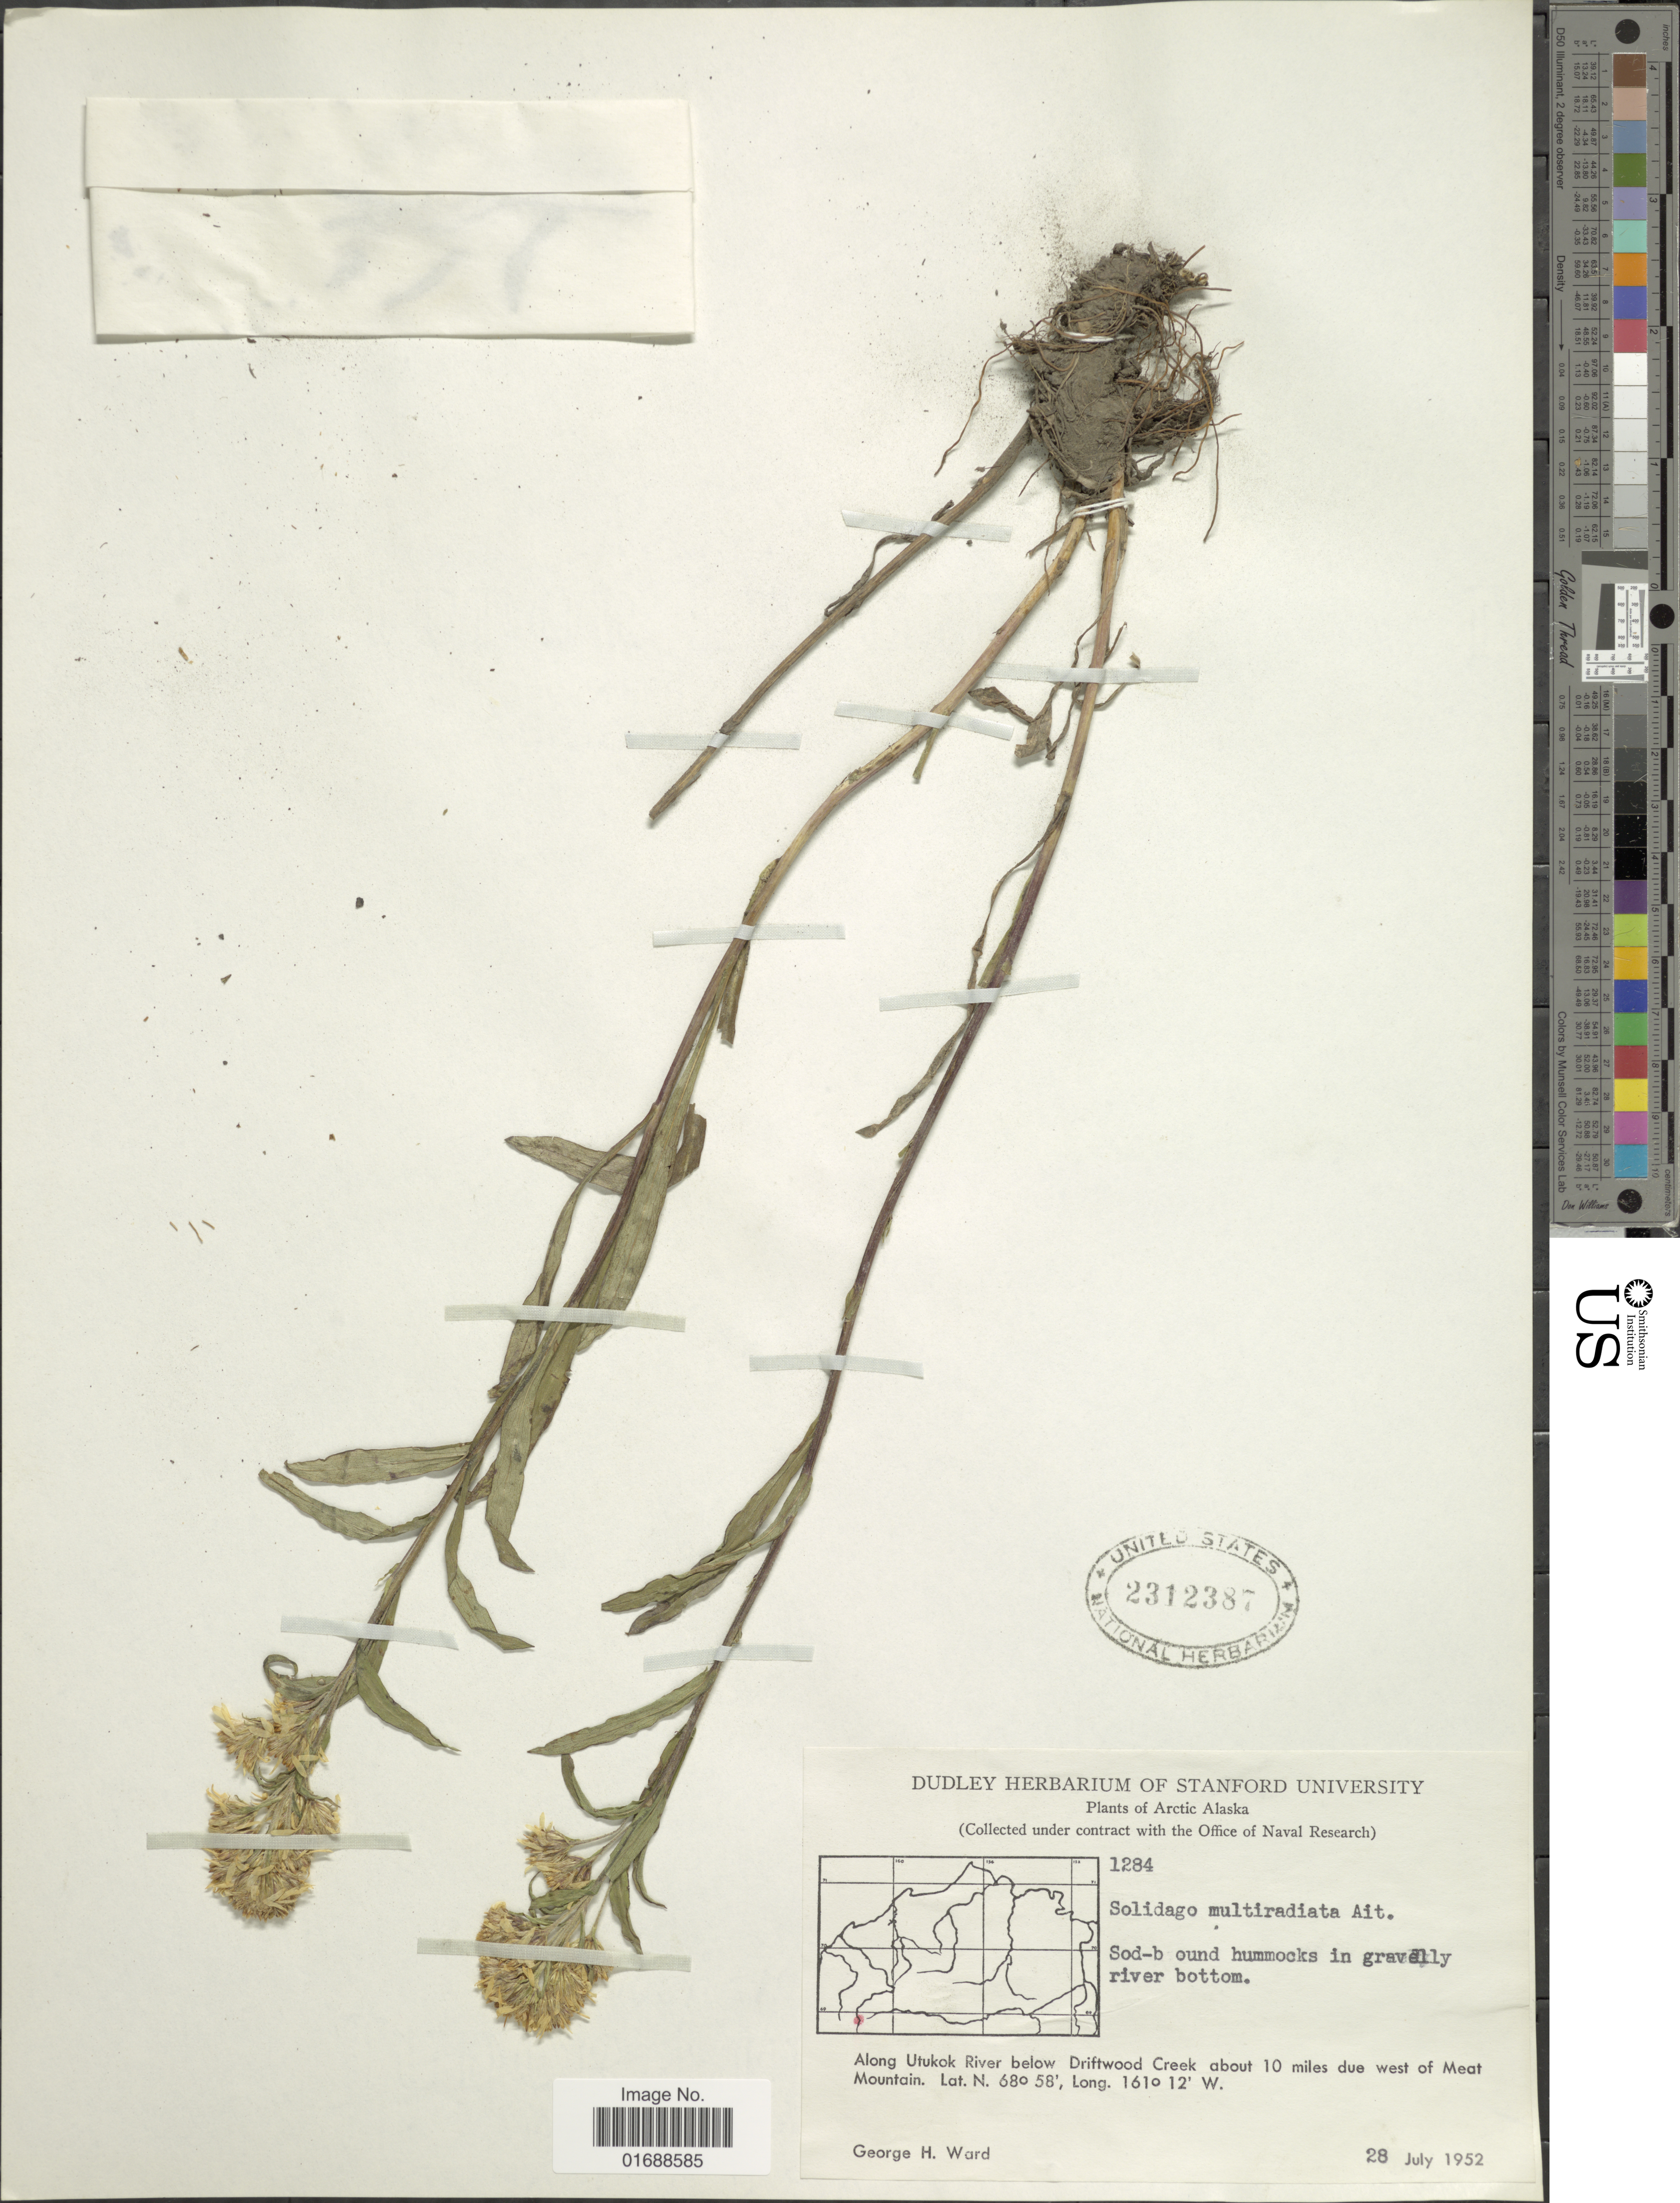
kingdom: Plantae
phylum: Tracheophyta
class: Magnoliopsida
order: Asterales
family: Asteraceae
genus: Solidago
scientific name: Solidago multiradiata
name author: Aiton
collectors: G. H. Ward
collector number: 1284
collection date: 1952-07-28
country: United States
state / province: Alaska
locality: Arctic Alaska, Along Utukok River below Driftwood Creek about 10 miles due west of Meat Mountain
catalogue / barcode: US 2312387